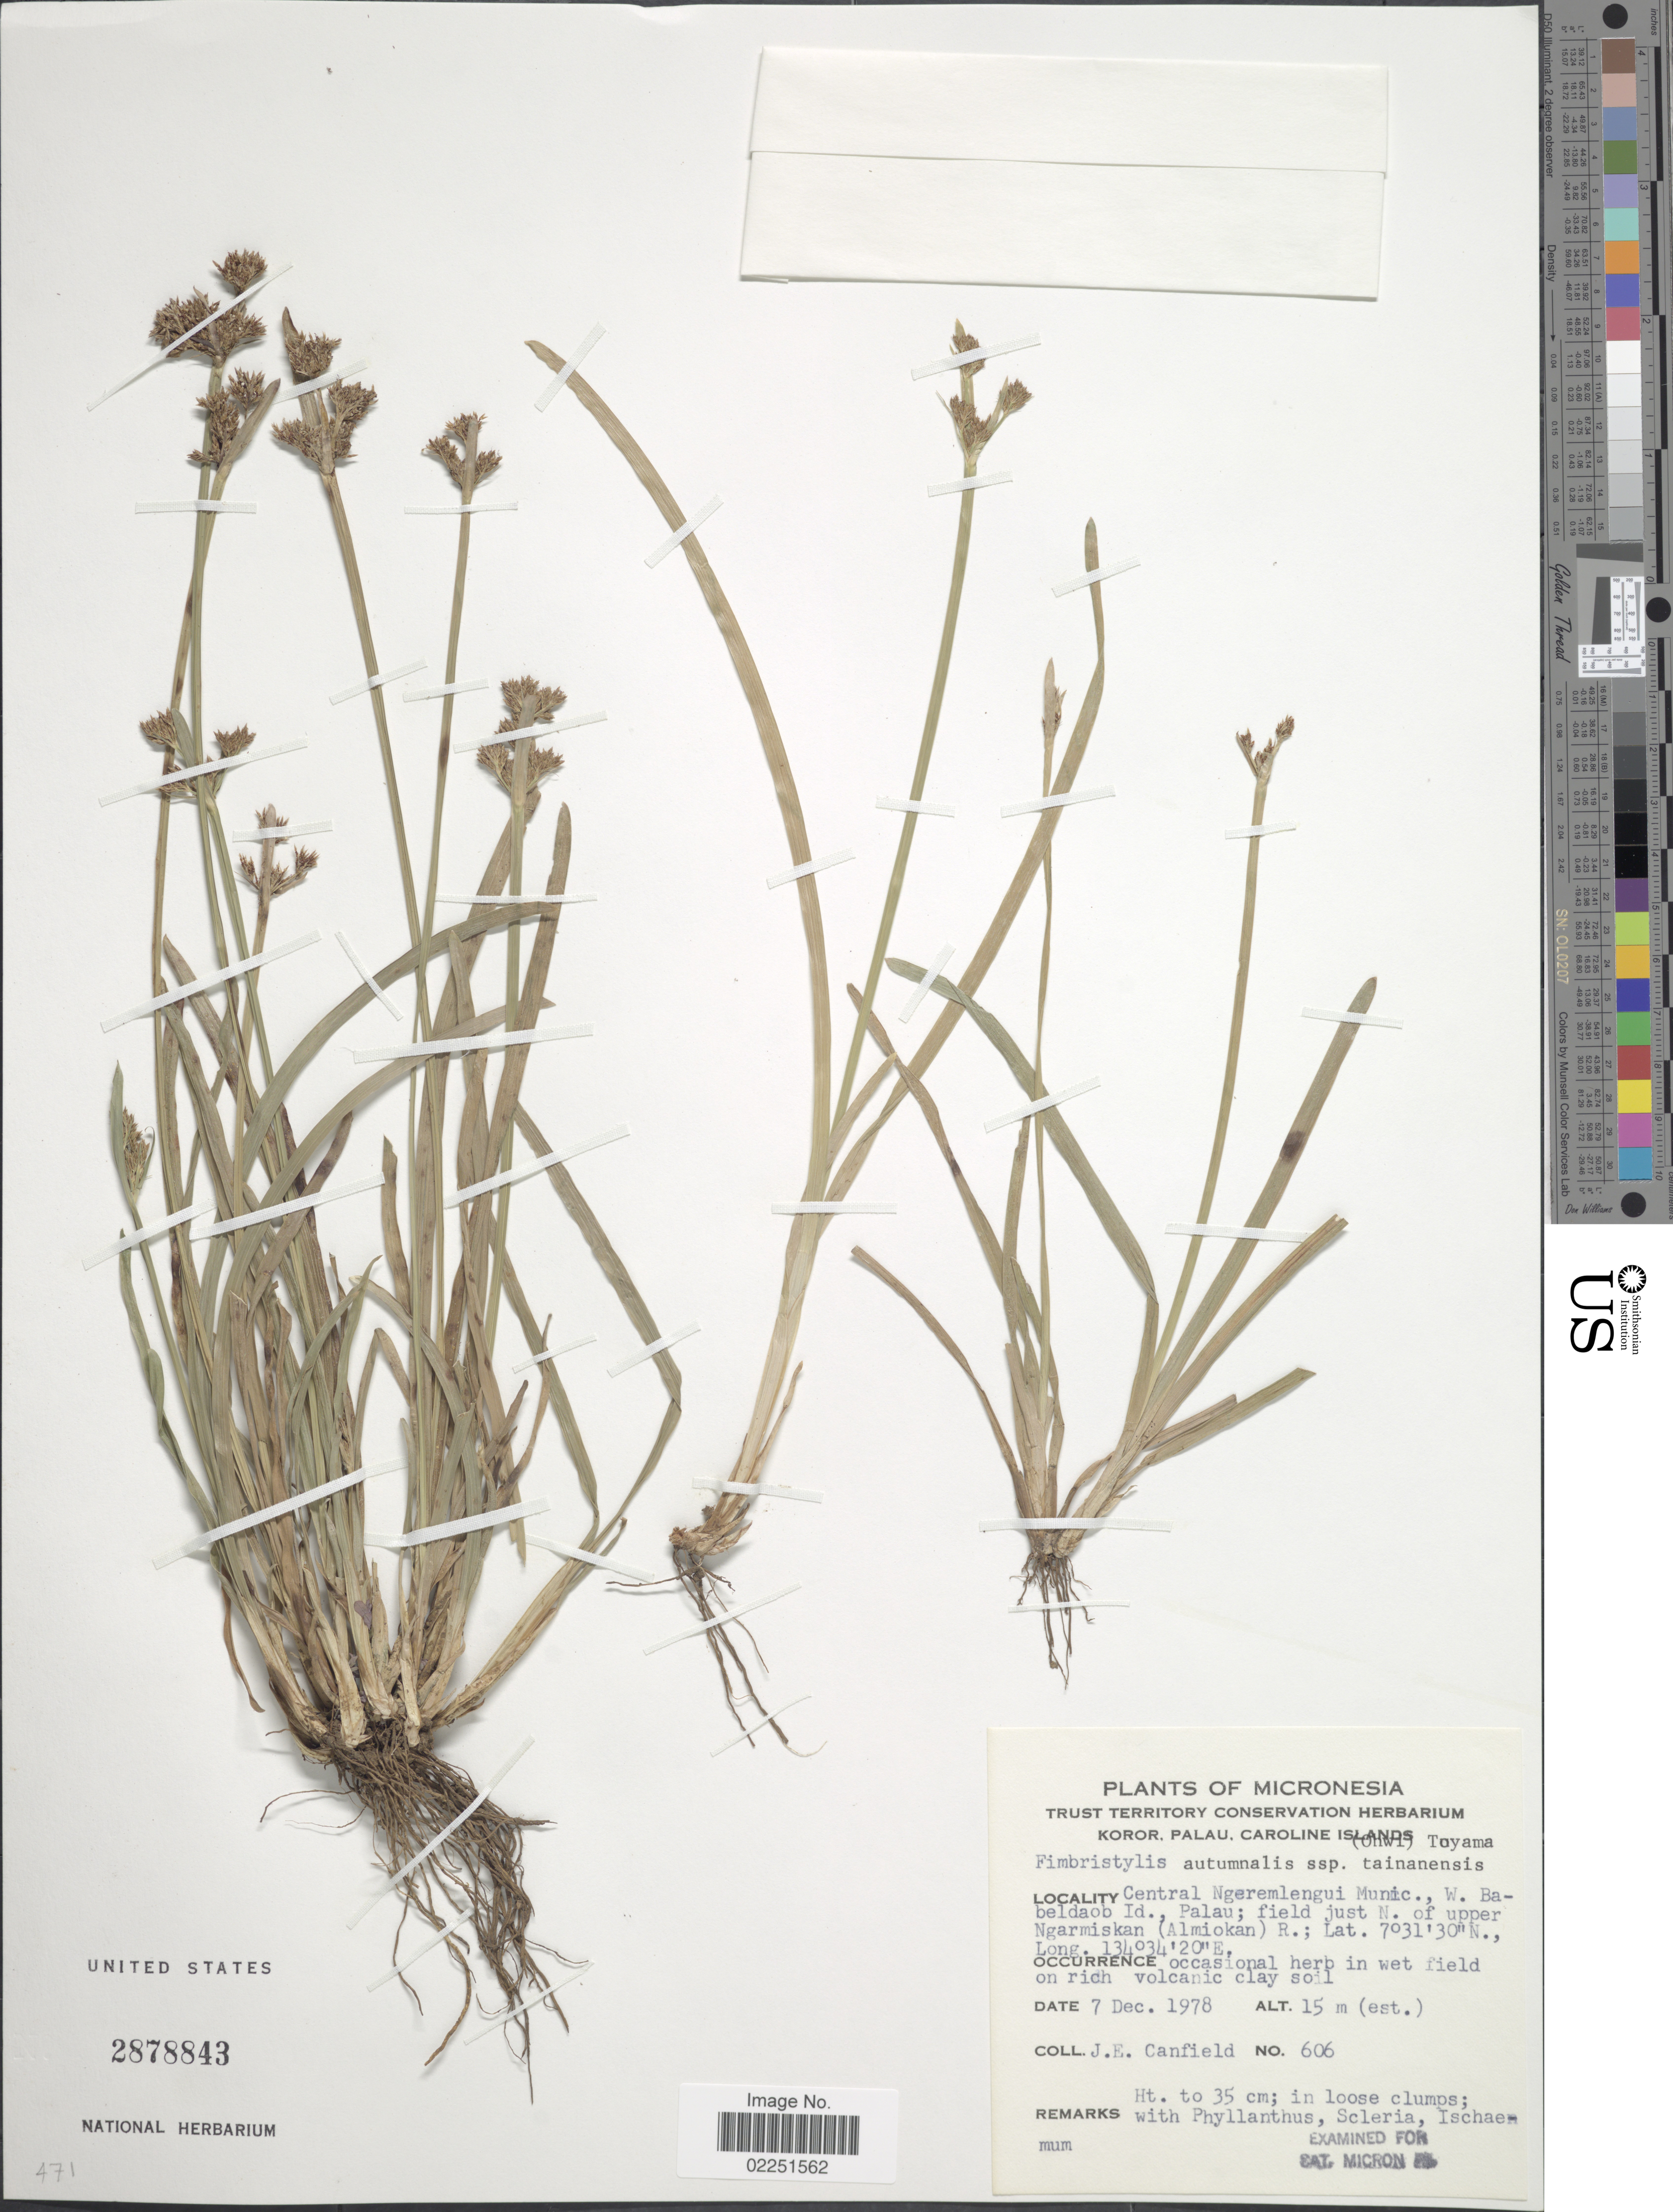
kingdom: Plantae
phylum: Tracheophyta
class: Liliopsida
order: Poales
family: Cyperaceae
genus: Fimbristylis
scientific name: Fimbristylis autumnalis (L.) Roem. & Schult.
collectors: J. E. Canfield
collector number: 606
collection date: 1978-12-07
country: Palau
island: Babeldaob [Babelthuap]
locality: Micronesia, Central Ngeremlengui Munic., W. Babeldaob Id., Palau; field just N. of upper Ngarmiskan (Almiokan)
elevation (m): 15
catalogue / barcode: US 2878843